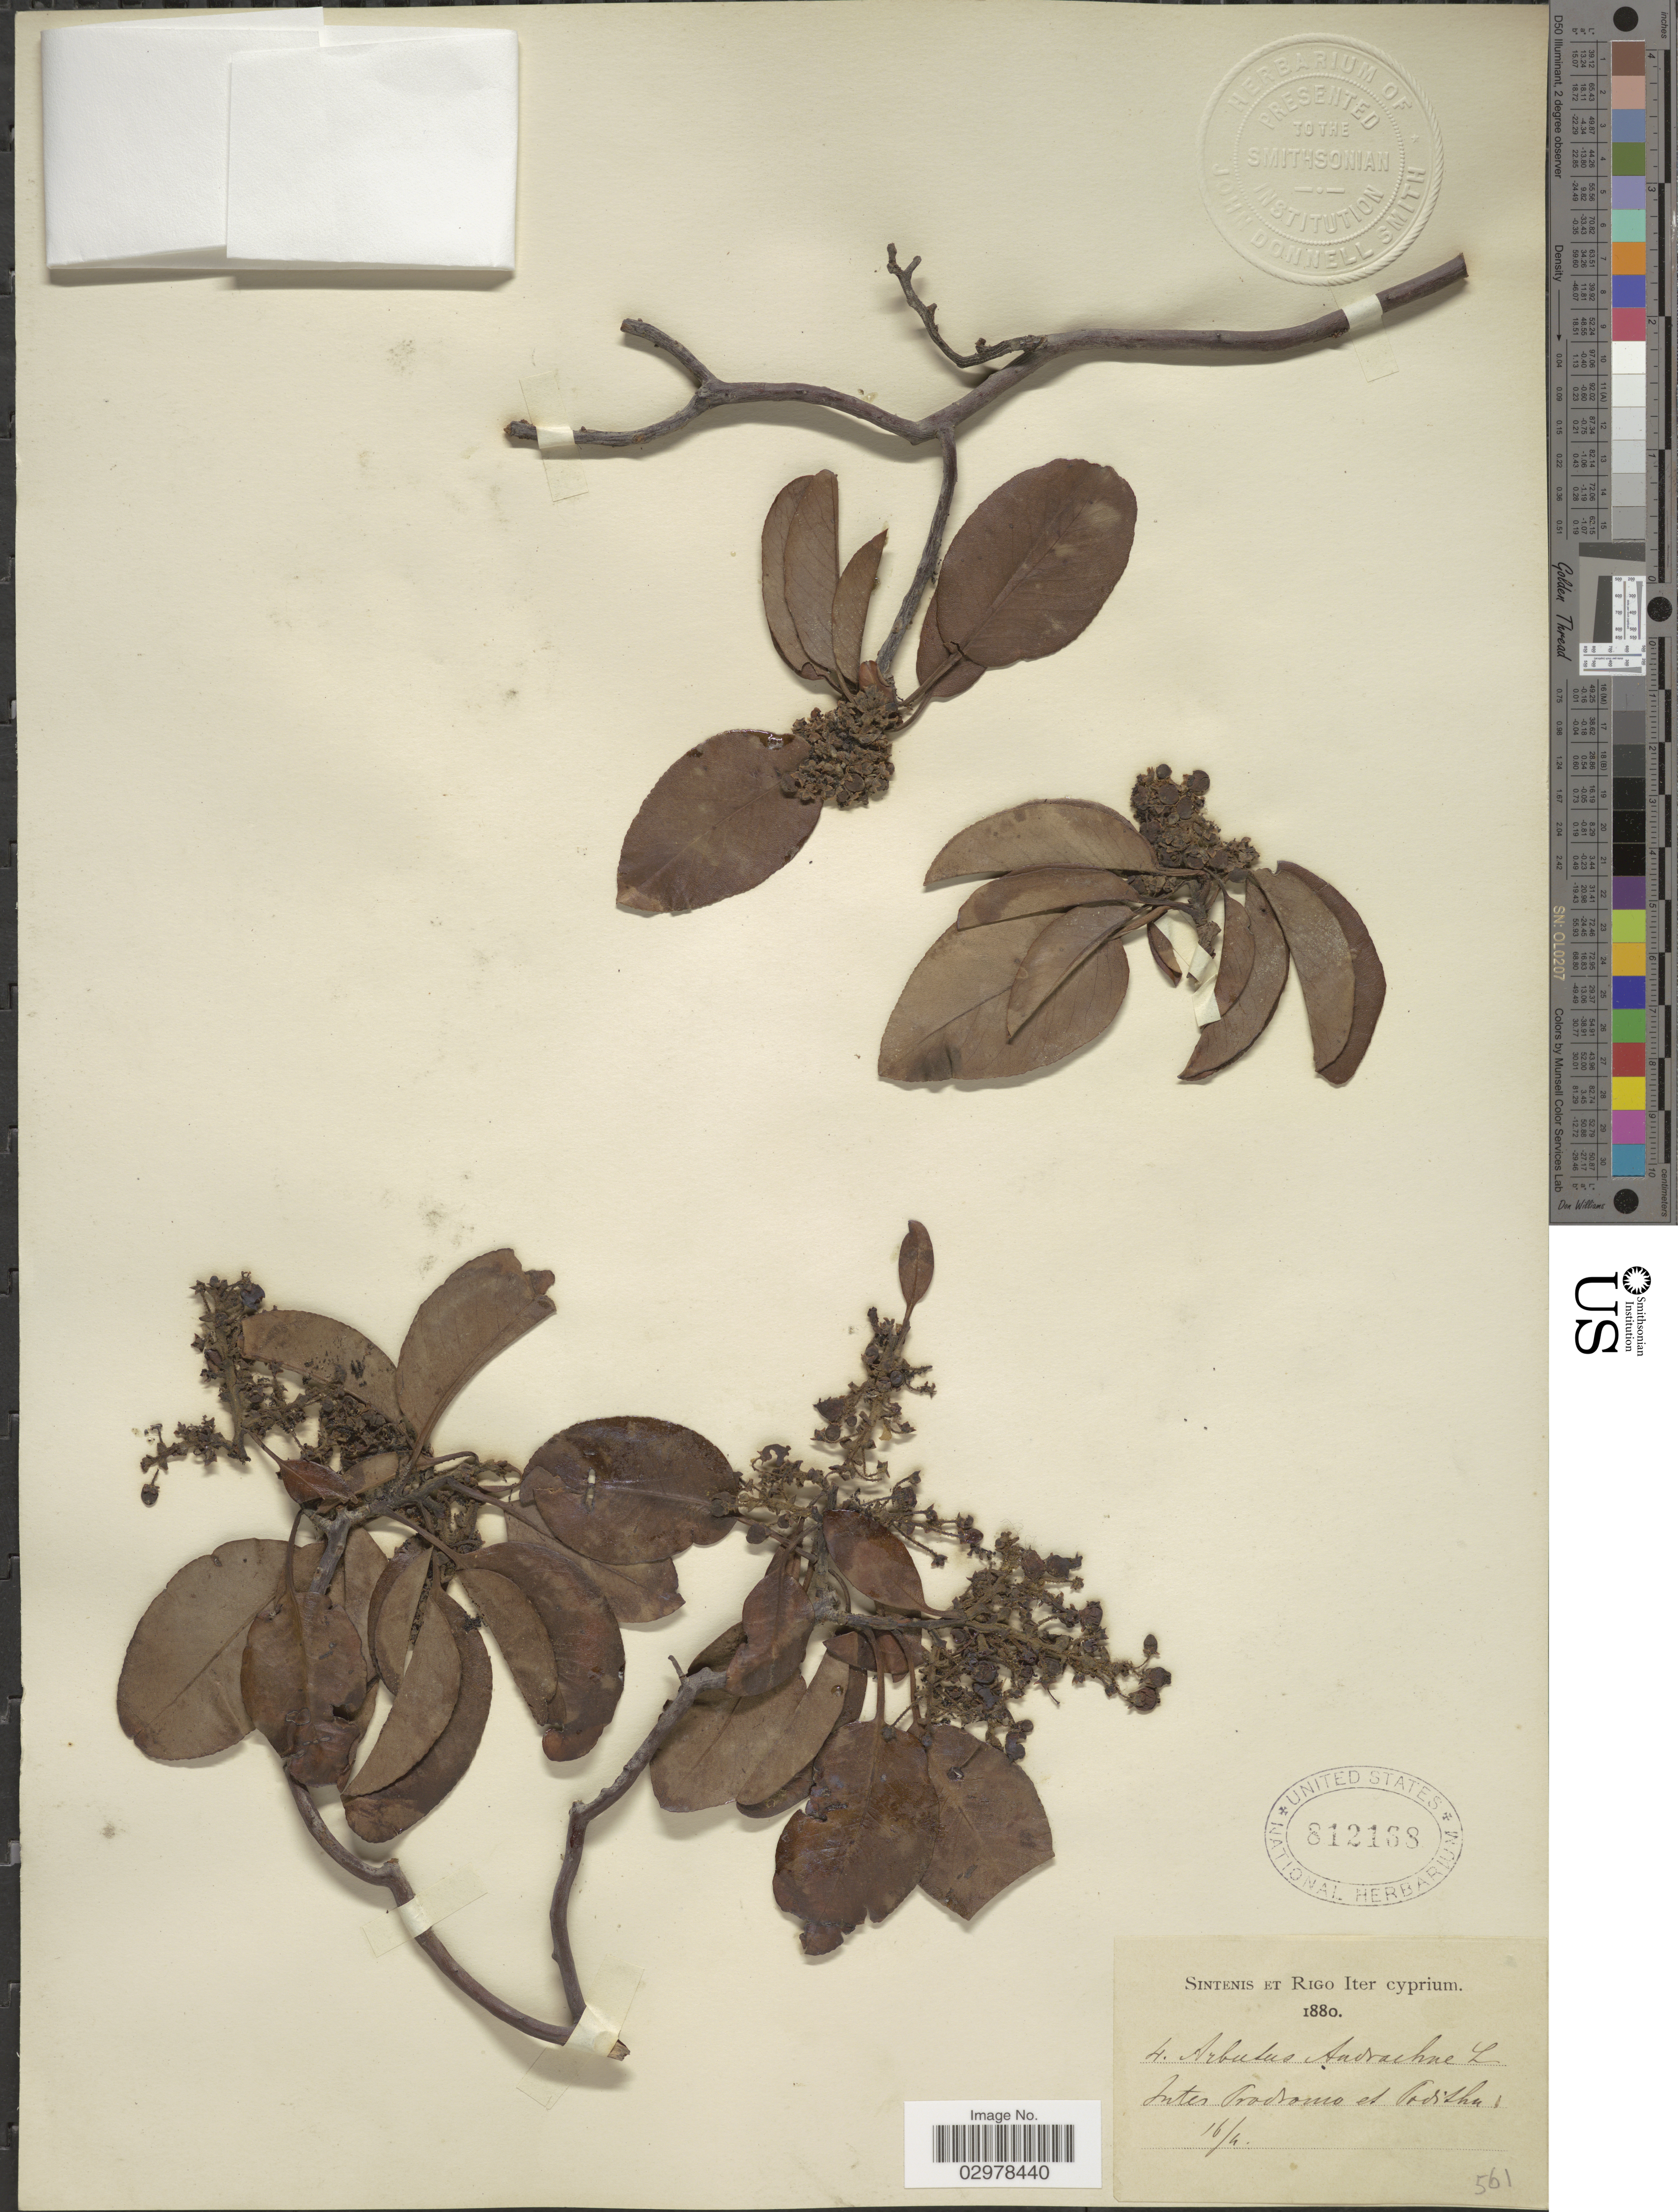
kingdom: Plantae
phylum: Tracheophyta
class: Magnoliopsida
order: Ericales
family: Ericaceae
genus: Arbutus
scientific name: Arbutus andrachne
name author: L.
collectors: -. Sintenis & -- Rigo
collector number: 561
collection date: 1880-04-16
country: Cyprus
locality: Iter cyprium, Inter Pradomo [interpreted] et Proshka [interpreted].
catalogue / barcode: US 812188